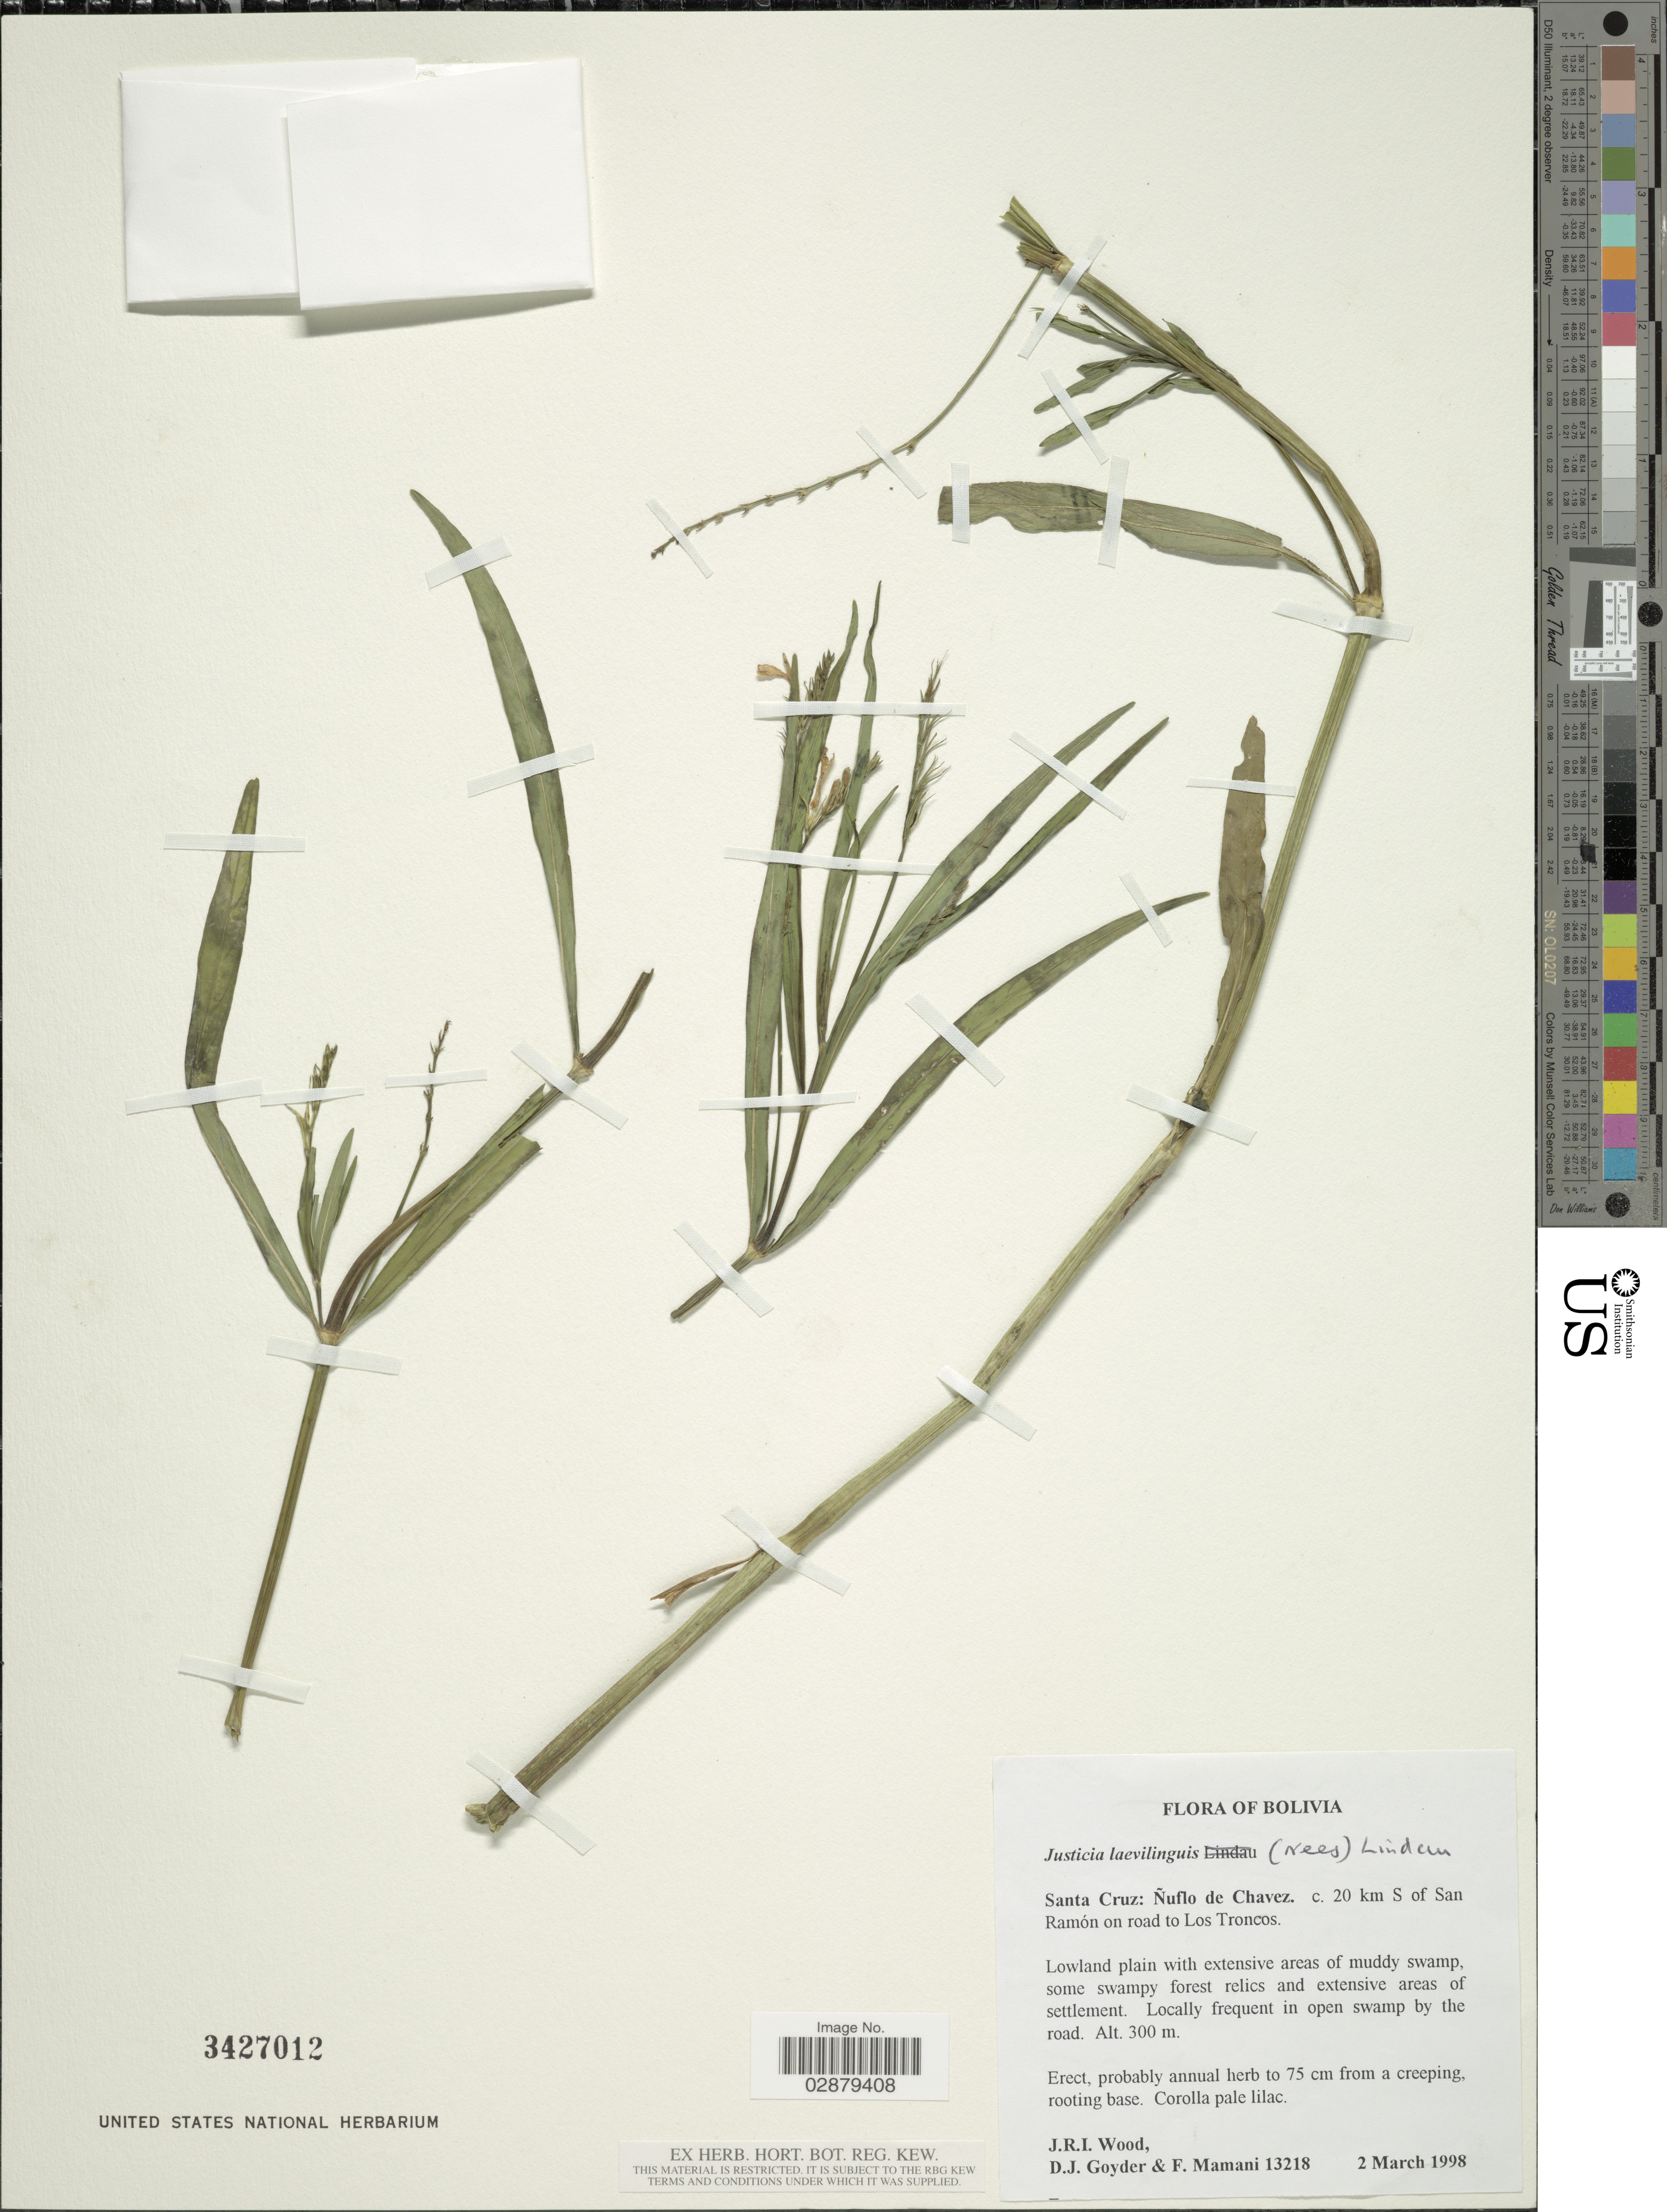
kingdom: Plantae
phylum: Tracheophyta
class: Magnoliopsida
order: Lamiales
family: Acanthaceae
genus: Justicia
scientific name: Justicia laevilinguis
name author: (Nees) Lindau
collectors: J. R. I. Wood, D. Goyder & F. Mamani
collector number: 13218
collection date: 1998-03-02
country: Bolivia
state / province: Santa Cruz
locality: Ñuflo de Chavez. c. 20 km S of San Ramón on road to Los Troncos.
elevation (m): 300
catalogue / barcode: US 3427012